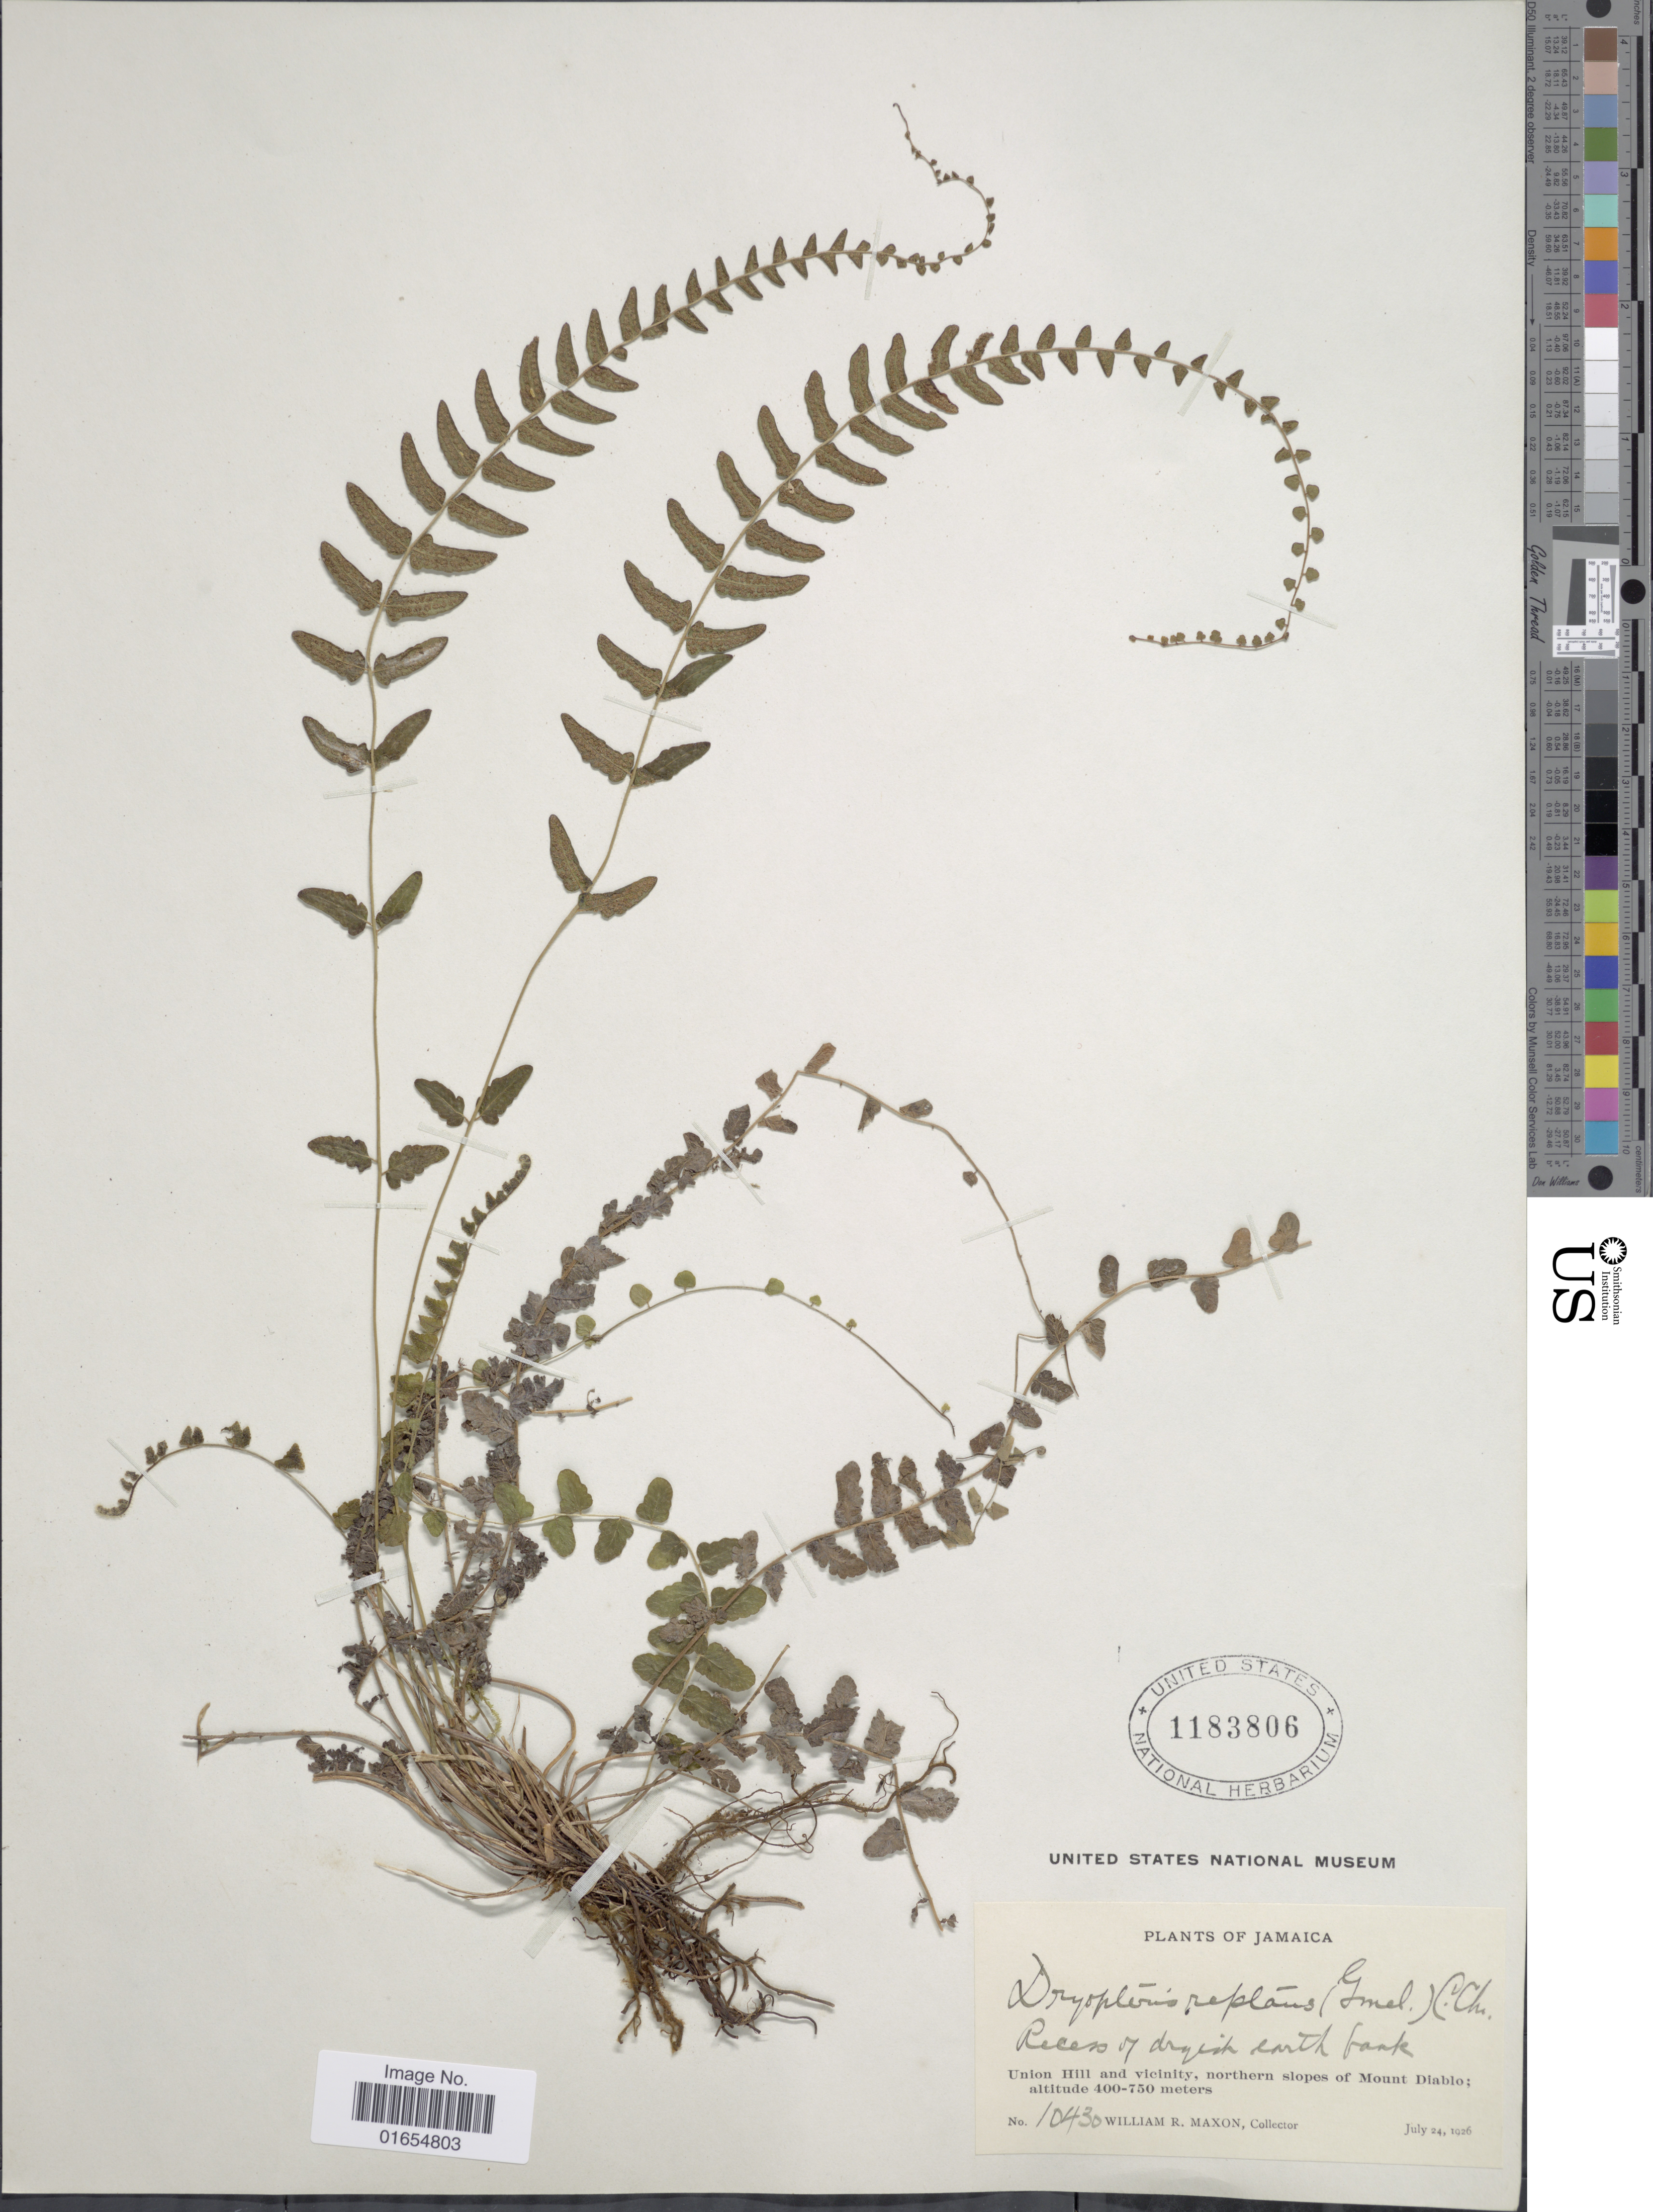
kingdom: Plantae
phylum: Tracheophyta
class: Polypodiopsida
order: Polypodiales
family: Thelypteridaceae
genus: Goniopteris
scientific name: Goniopteris reptans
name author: (J.F. Gmel.) C. Presl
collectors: W. R. Maxon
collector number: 10430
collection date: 1926-07-24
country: Jamaica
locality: Union Hill and vicinity, northern slopes of Mount Diablo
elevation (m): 400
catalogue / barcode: US 1183806